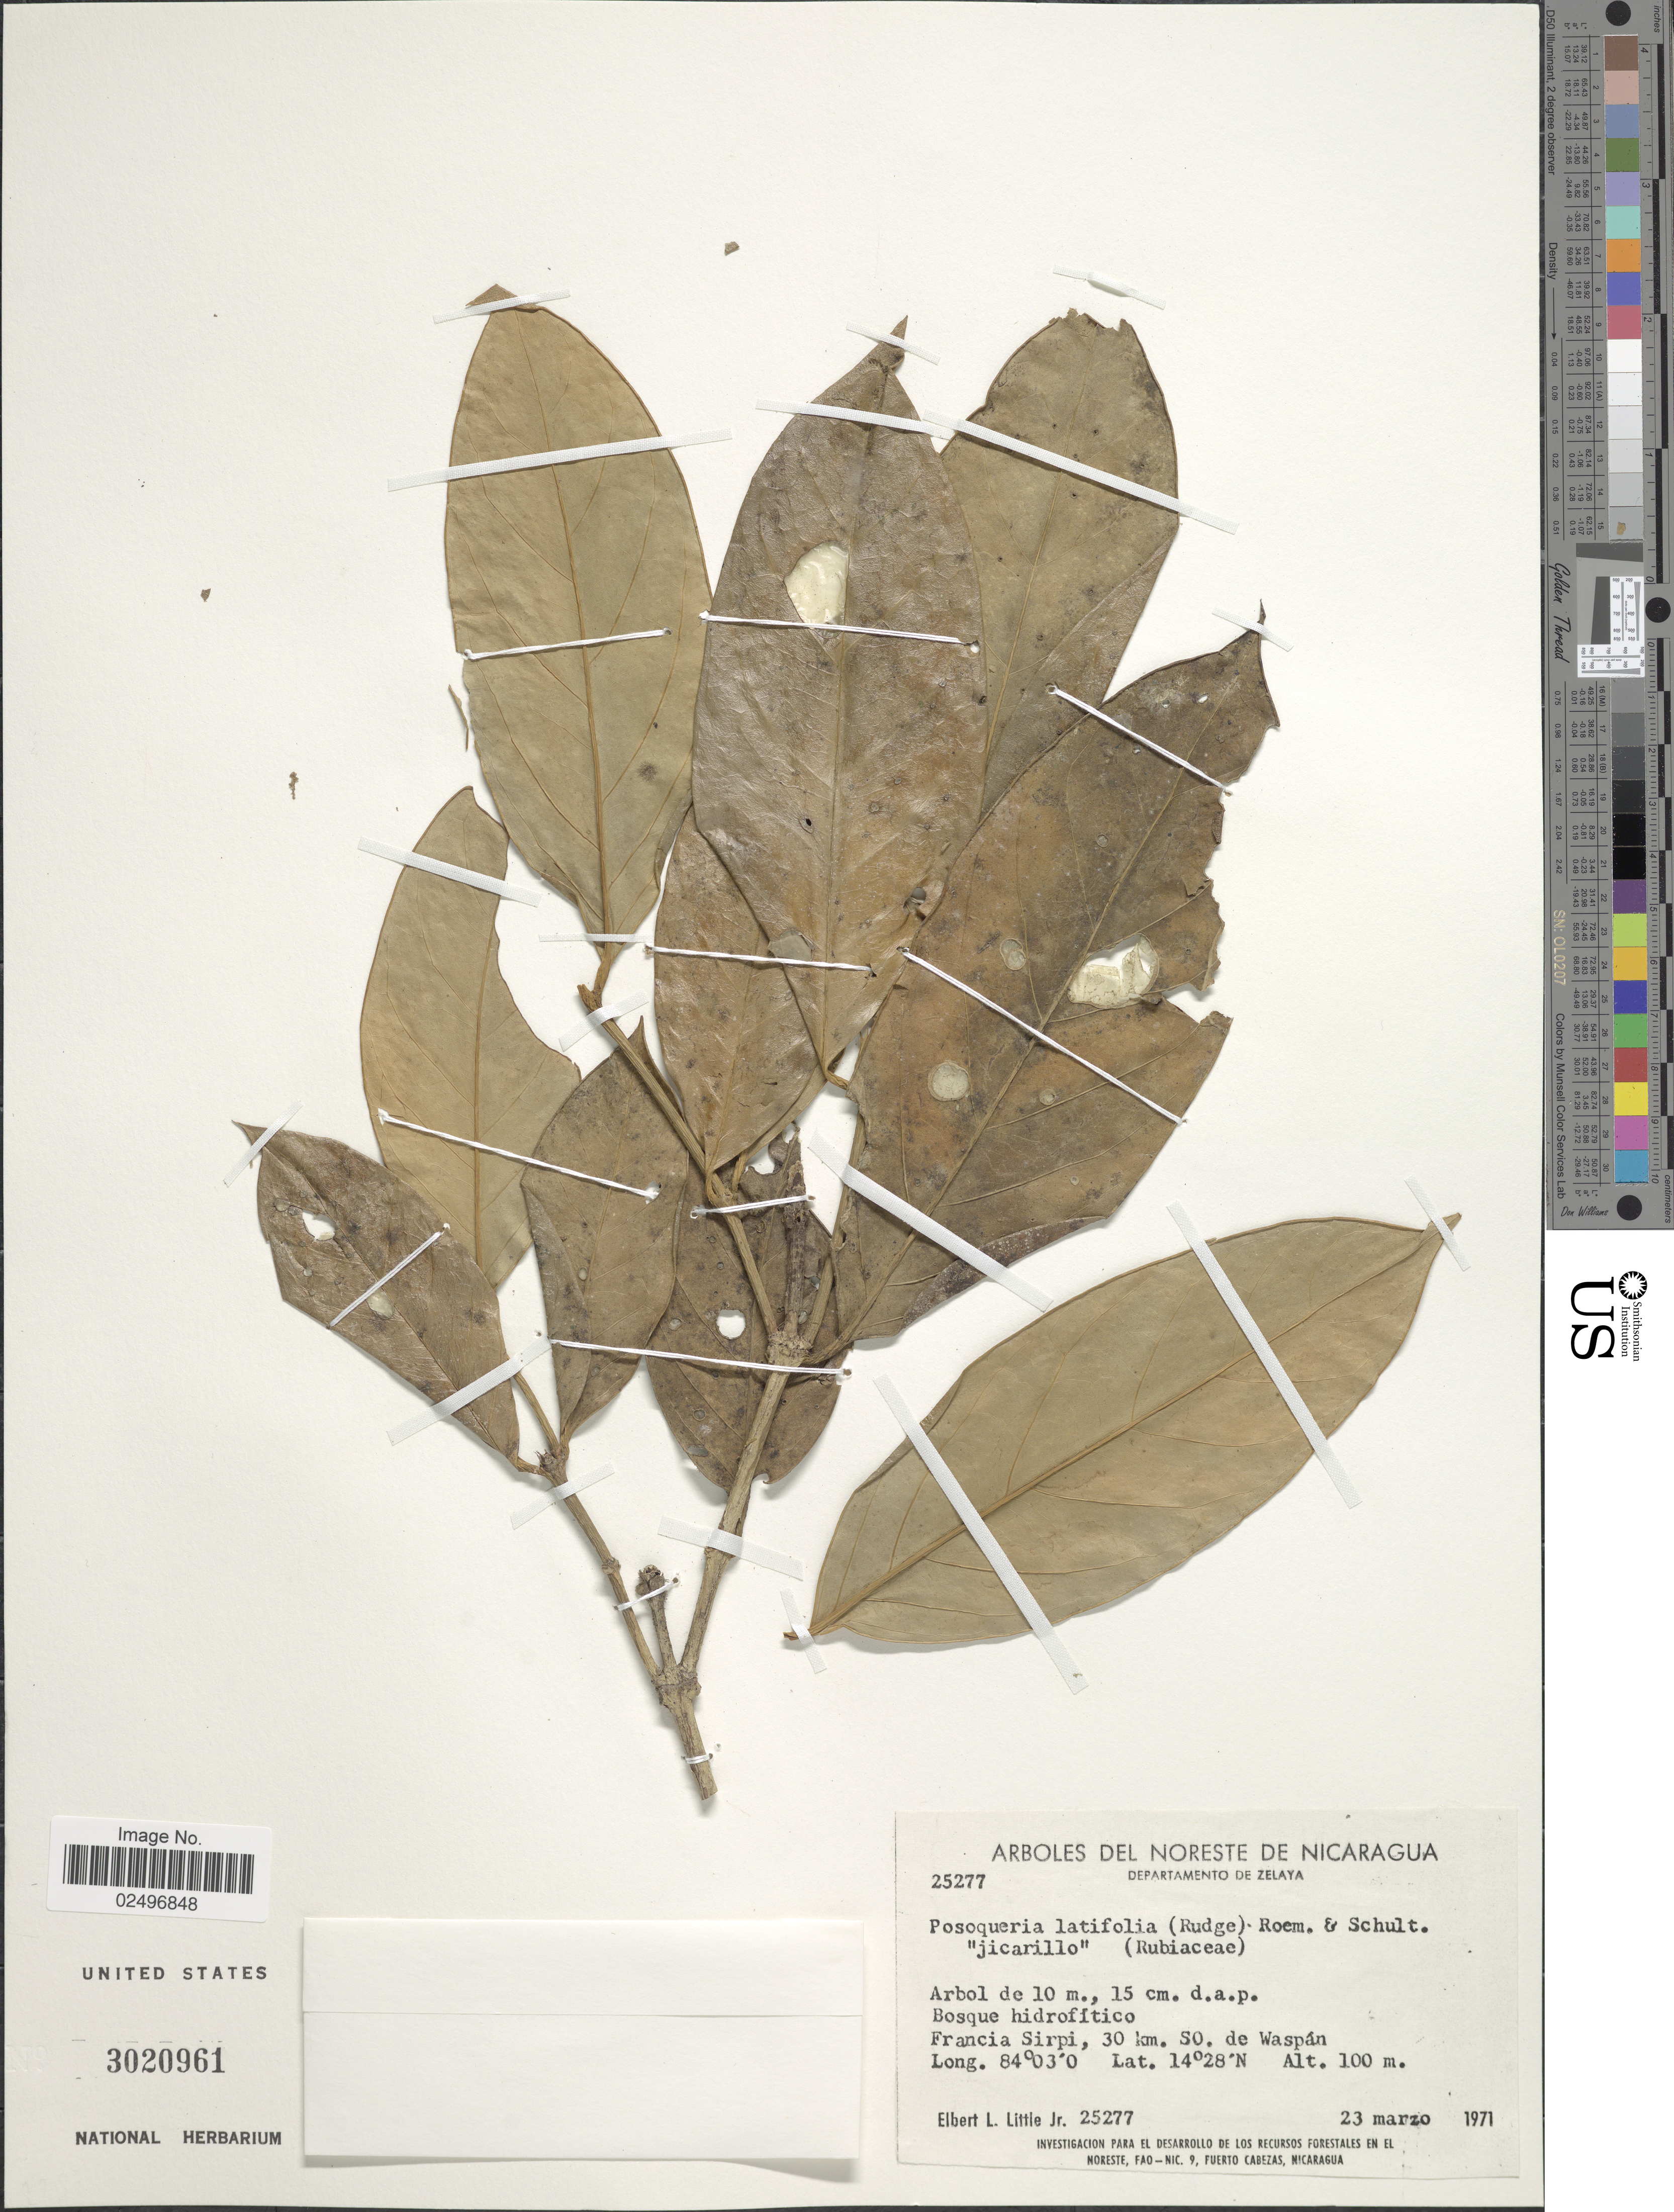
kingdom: Plantae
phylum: Tracheophyta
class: Magnoliopsida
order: Gentianales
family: Rubiaceae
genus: Posoqueria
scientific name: Posoqueria latifolia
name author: (Rudge) Roem. & Schult.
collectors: E. L. Little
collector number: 25277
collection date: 1971-03-23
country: Nicaragua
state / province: Atlantico Norte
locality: Arboles Del Noreste de Nicaragua, Departamento de Zelaya, Bosque hidrofitico, Francia Sirpi, 30 km SO de Waspán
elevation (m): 100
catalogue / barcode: US 3020961